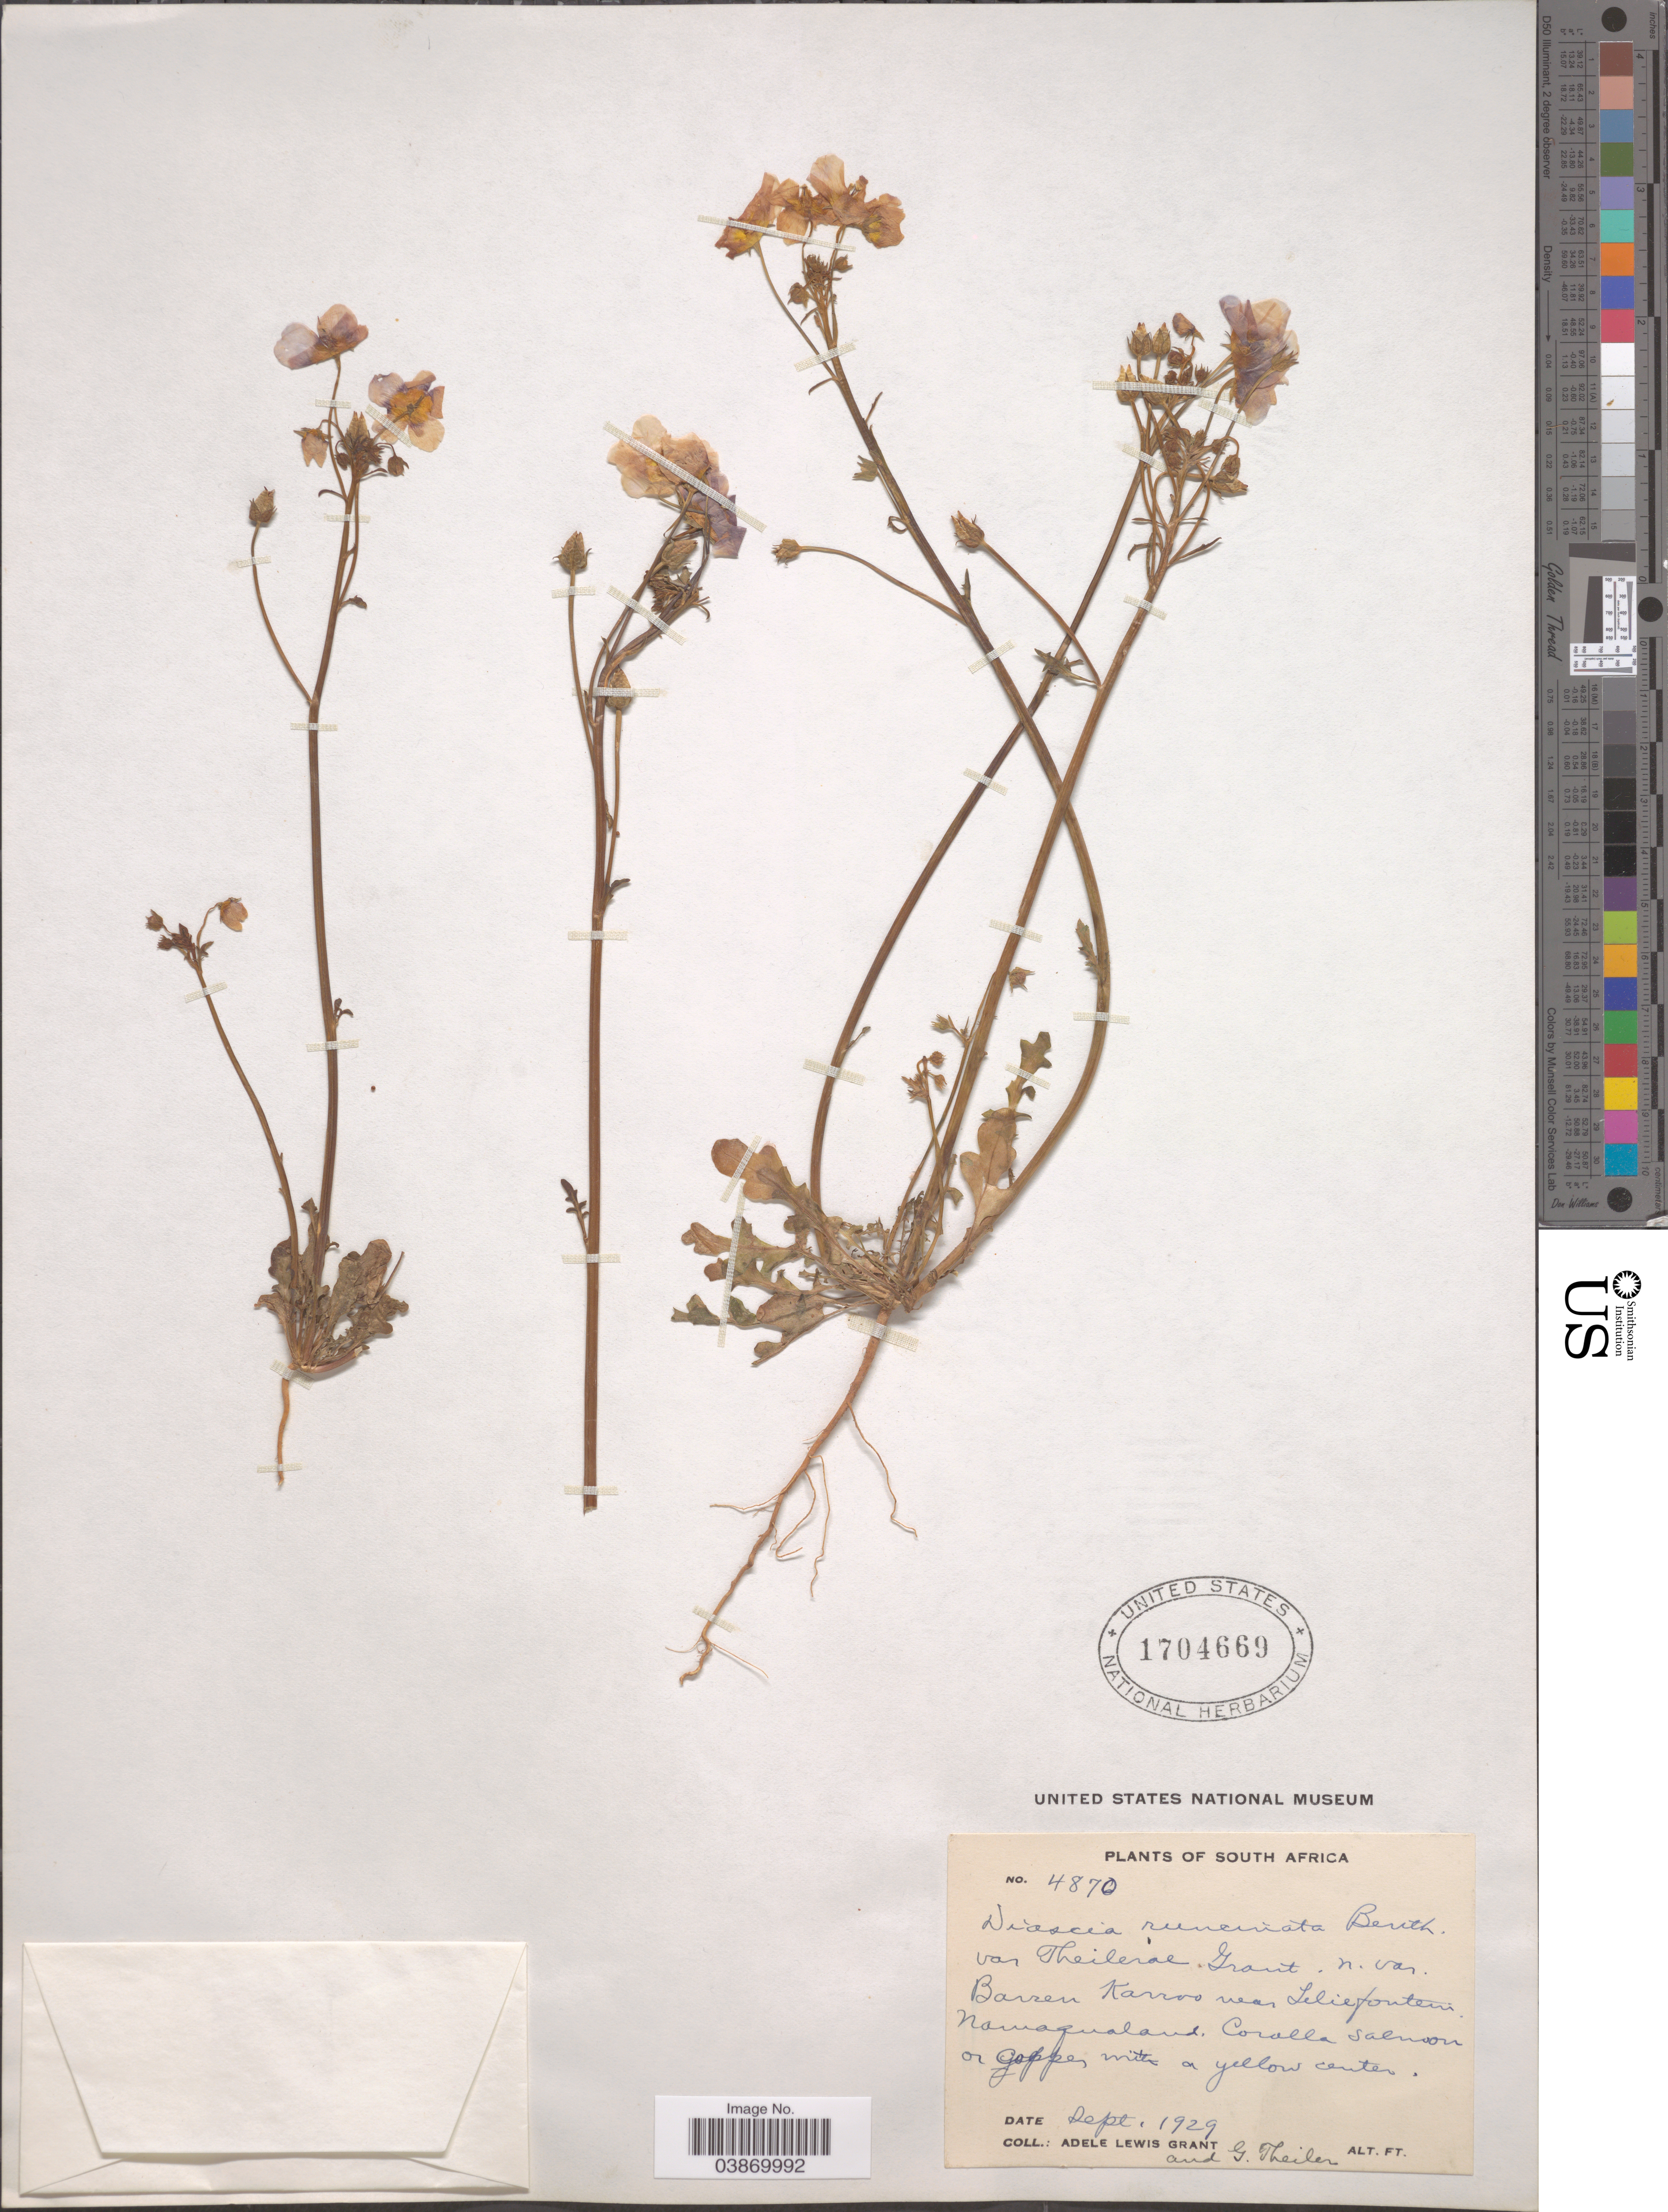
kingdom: Plantae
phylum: Tracheophyta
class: Magnoliopsida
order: Lamiales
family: Scrophulariaceae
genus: Diascia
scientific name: Diascia runcinata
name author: E. Mey. ex Benth.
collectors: A. L. Grant & G. Theiler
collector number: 4870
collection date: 1929-09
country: South Africa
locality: Barren Karroo near Liliefontein. Namaqualand.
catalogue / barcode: US 1704669